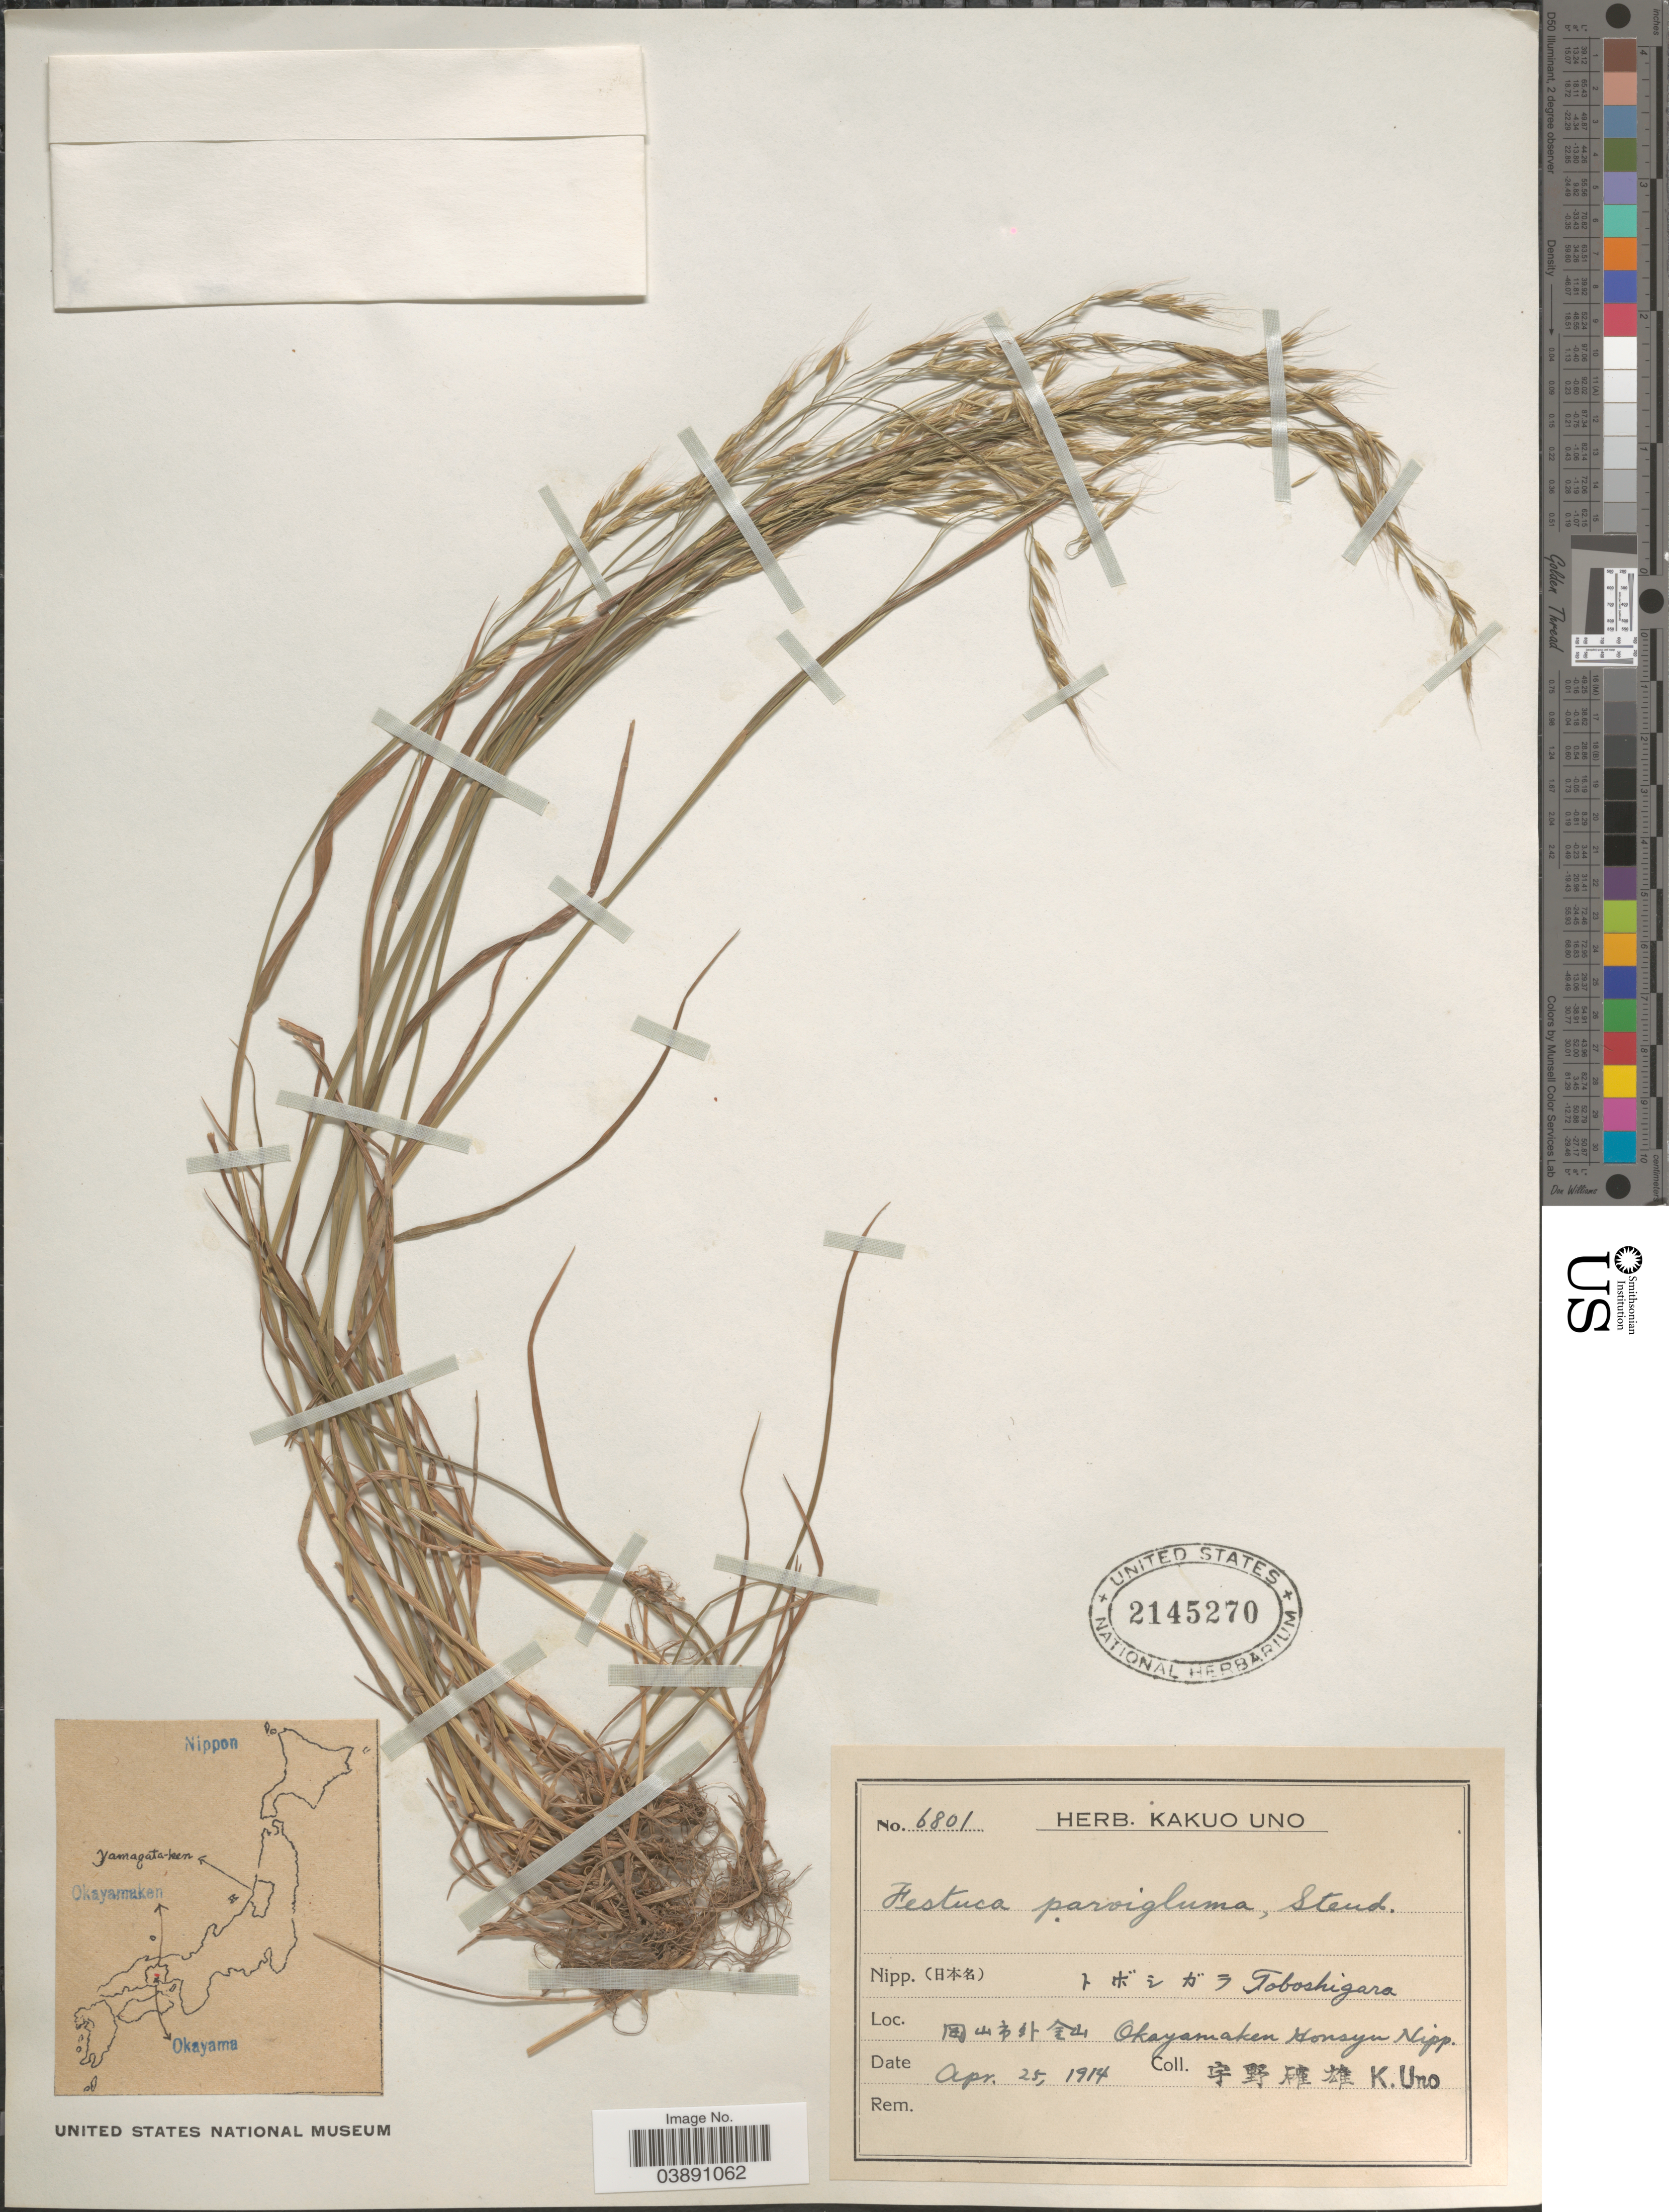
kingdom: Plantae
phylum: Tracheophyta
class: Liliopsida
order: Poales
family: Poaceae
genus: Festuca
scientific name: Festuca parvigluma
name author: Steud.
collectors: K. Uno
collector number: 6801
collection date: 1914-04-25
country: Japan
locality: X. Okayamaken Honsyu Nipp.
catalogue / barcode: US 2145270